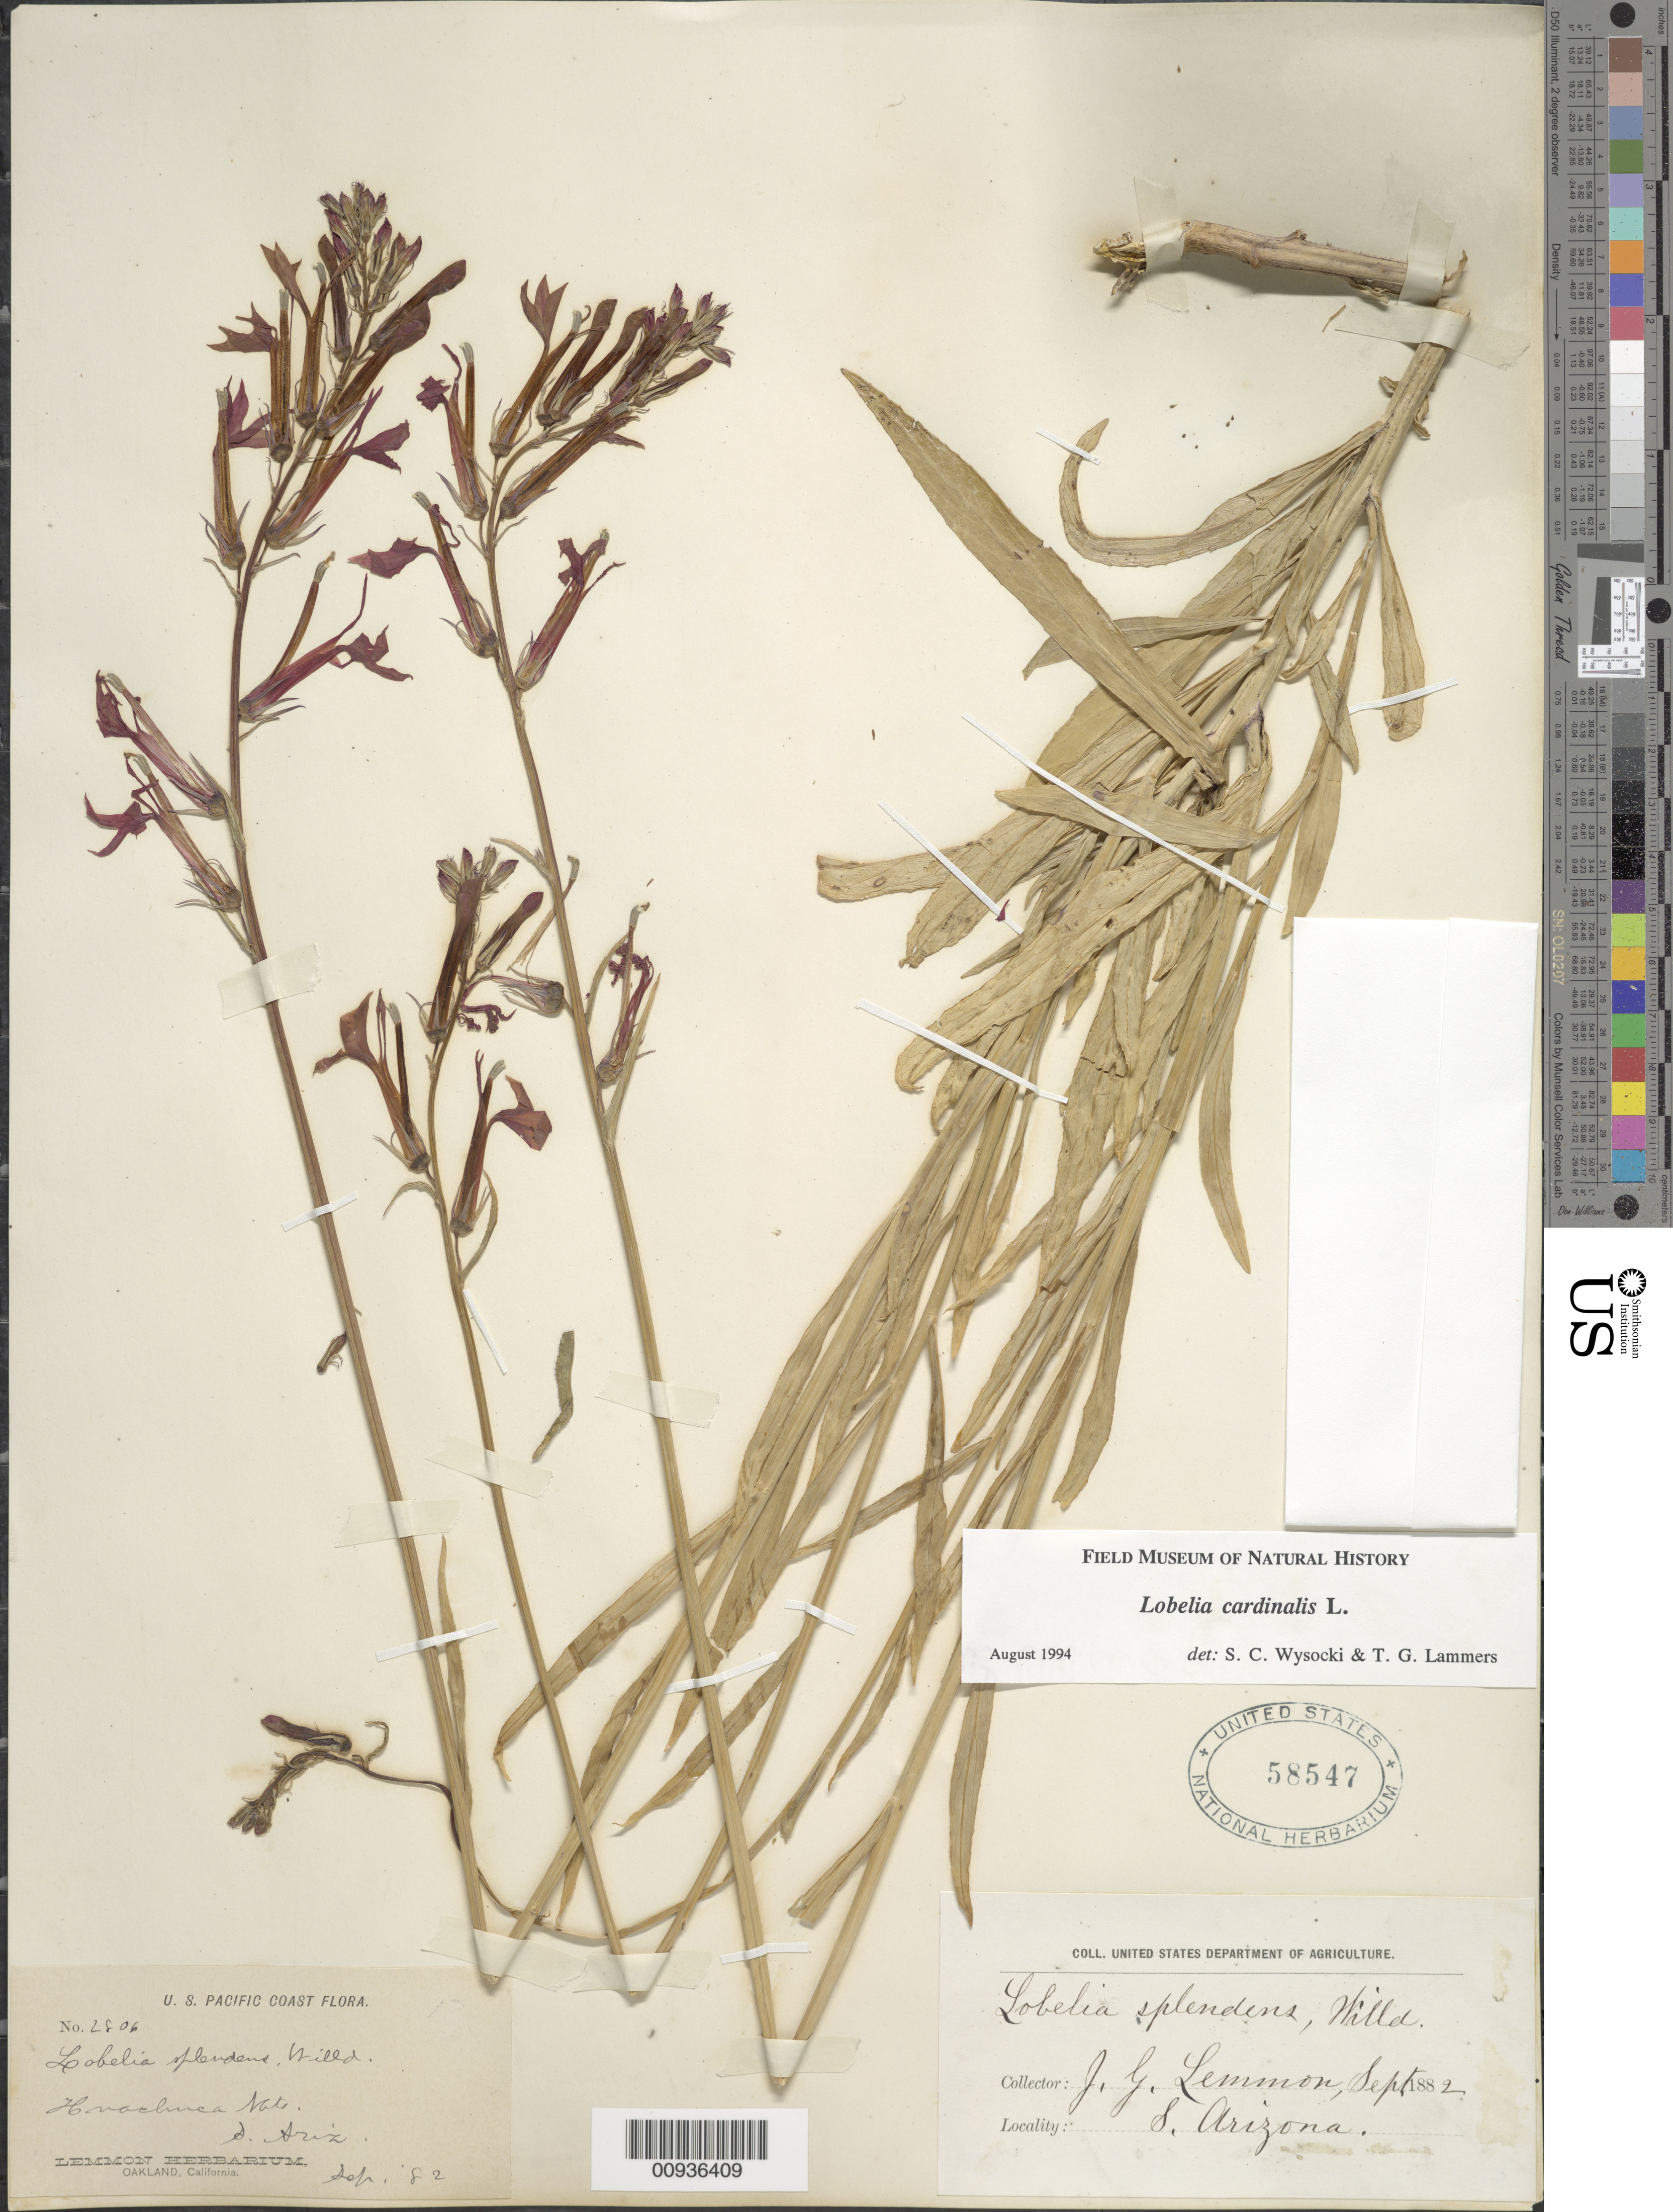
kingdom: Plantae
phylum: Tracheophyta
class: Magnoliopsida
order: Asterales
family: Campanulaceae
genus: Lobelia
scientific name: Lobelia cardinalis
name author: L.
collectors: J. G. Lemmon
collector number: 2806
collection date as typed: Sep 1882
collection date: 1882-09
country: United States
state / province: Arizona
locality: Huachuca Mountains.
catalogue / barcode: US 58547